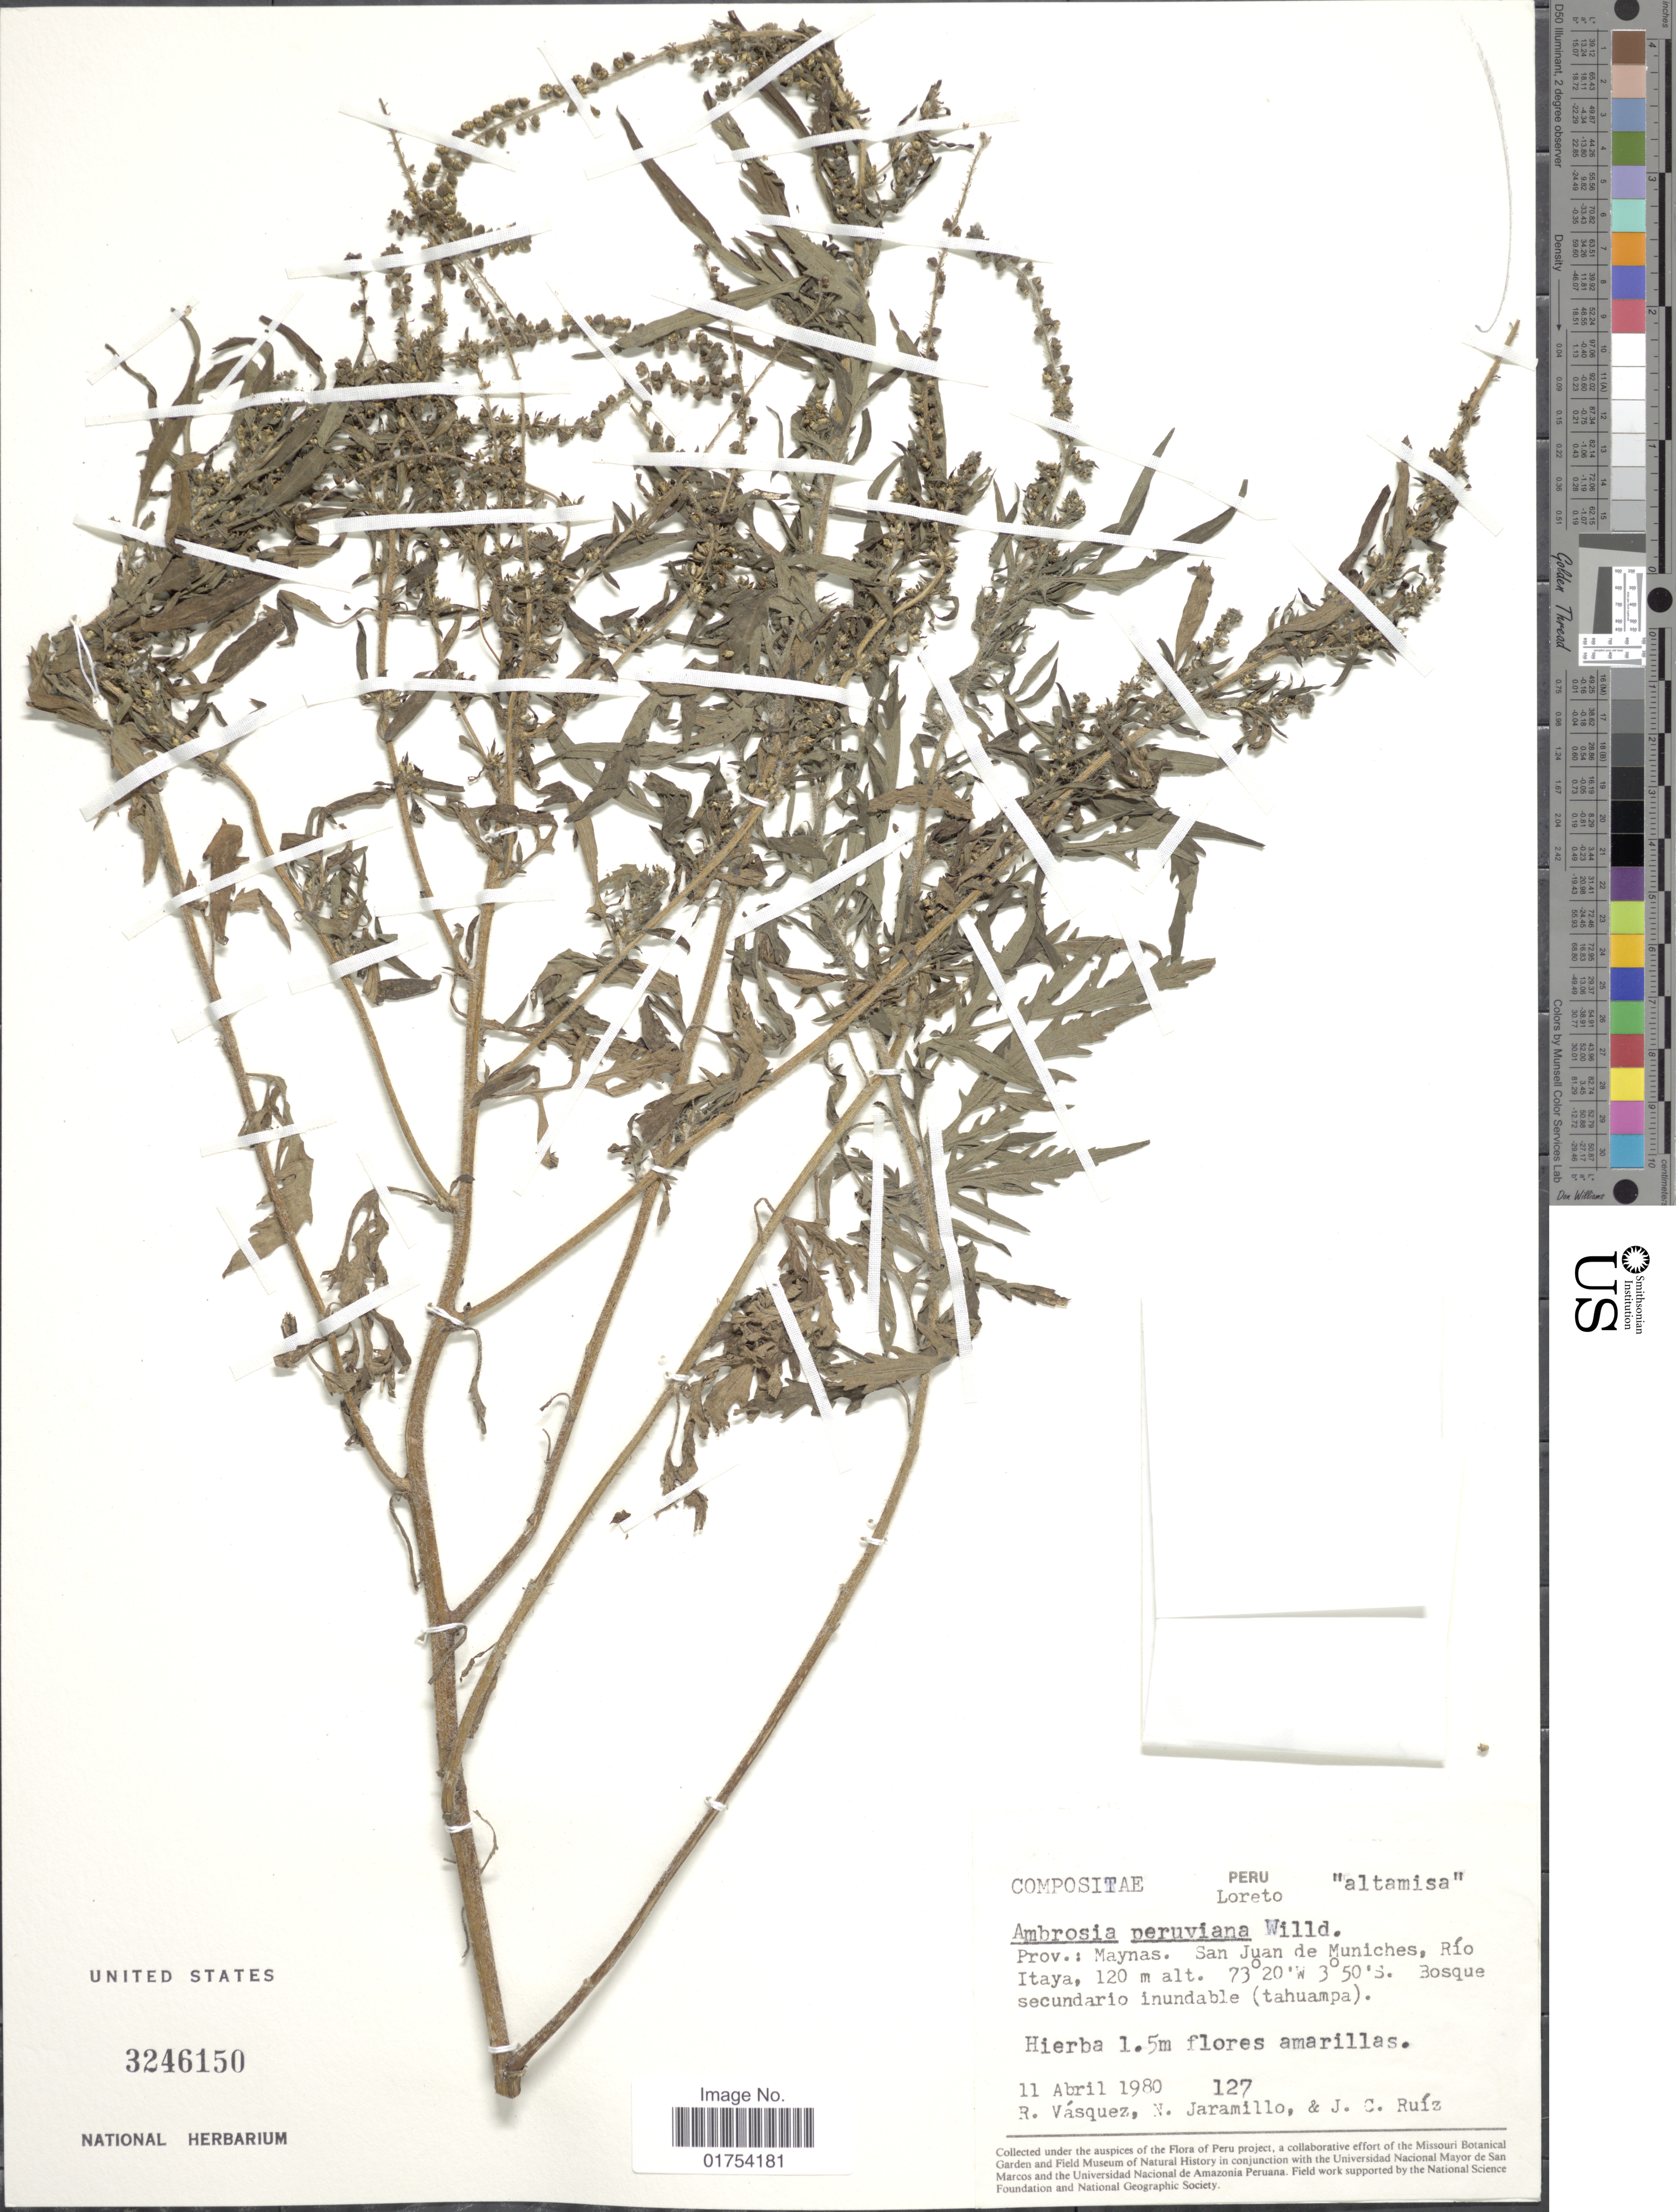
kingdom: Plantae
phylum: Tracheophyta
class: Magnoliopsida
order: Asterales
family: Asteraceae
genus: Ambrosia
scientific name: Ambrosia peruviana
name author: Willd.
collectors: R. Vásquez, N. Jaramillo & J. C. Ruíz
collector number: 127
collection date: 1980-04-11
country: Peru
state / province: Loreto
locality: Prov. Maynas. San Juan de Muniches, Rio Itaya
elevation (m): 120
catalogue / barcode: US 3246150